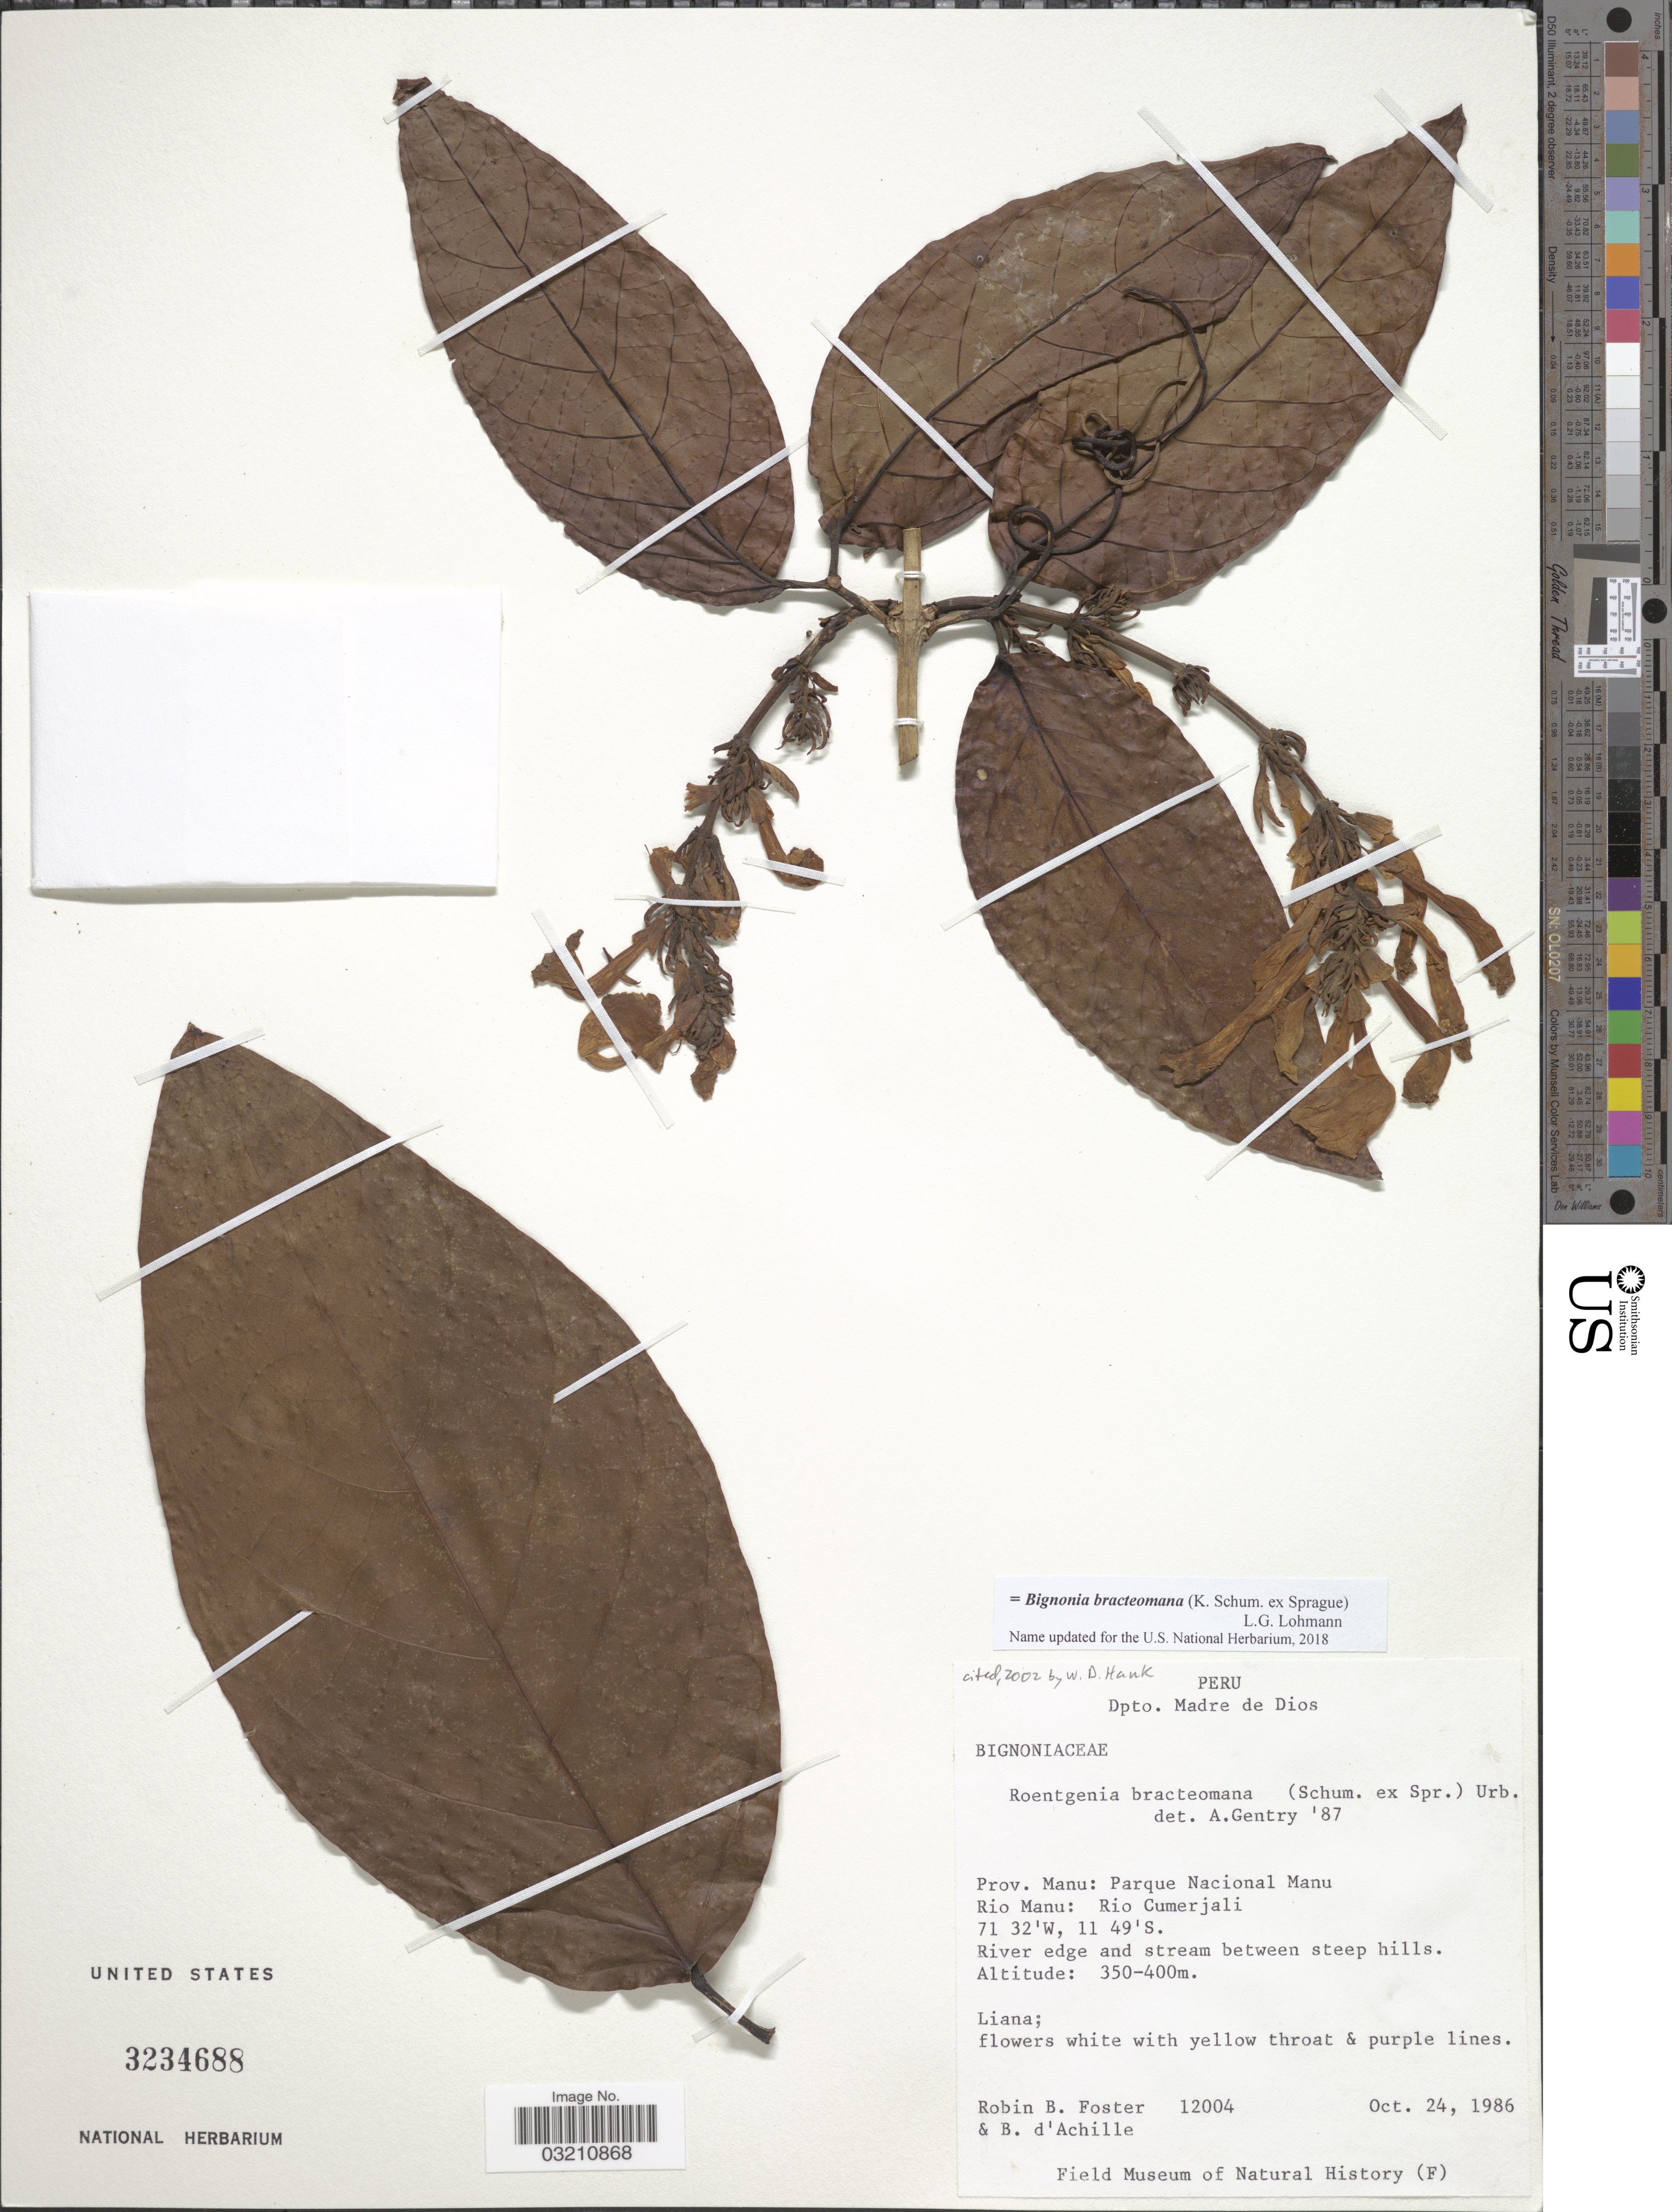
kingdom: Plantae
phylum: Tracheophyta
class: Magnoliopsida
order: Lamiales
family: Bignoniaceae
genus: Bignonia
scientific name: Bignonia bracteomana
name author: L.G. Lohmann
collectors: R. B. Foster & B. d'Achille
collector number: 12004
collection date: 1986-10-24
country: Peru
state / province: Madre de Dios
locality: Dpto. Madre de Dios. Prov. Manu: Parque Nacional Manu. Rio Manu: Rio Cumerjali. River edge and stream between steep hills.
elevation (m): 350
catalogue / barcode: US 3234688